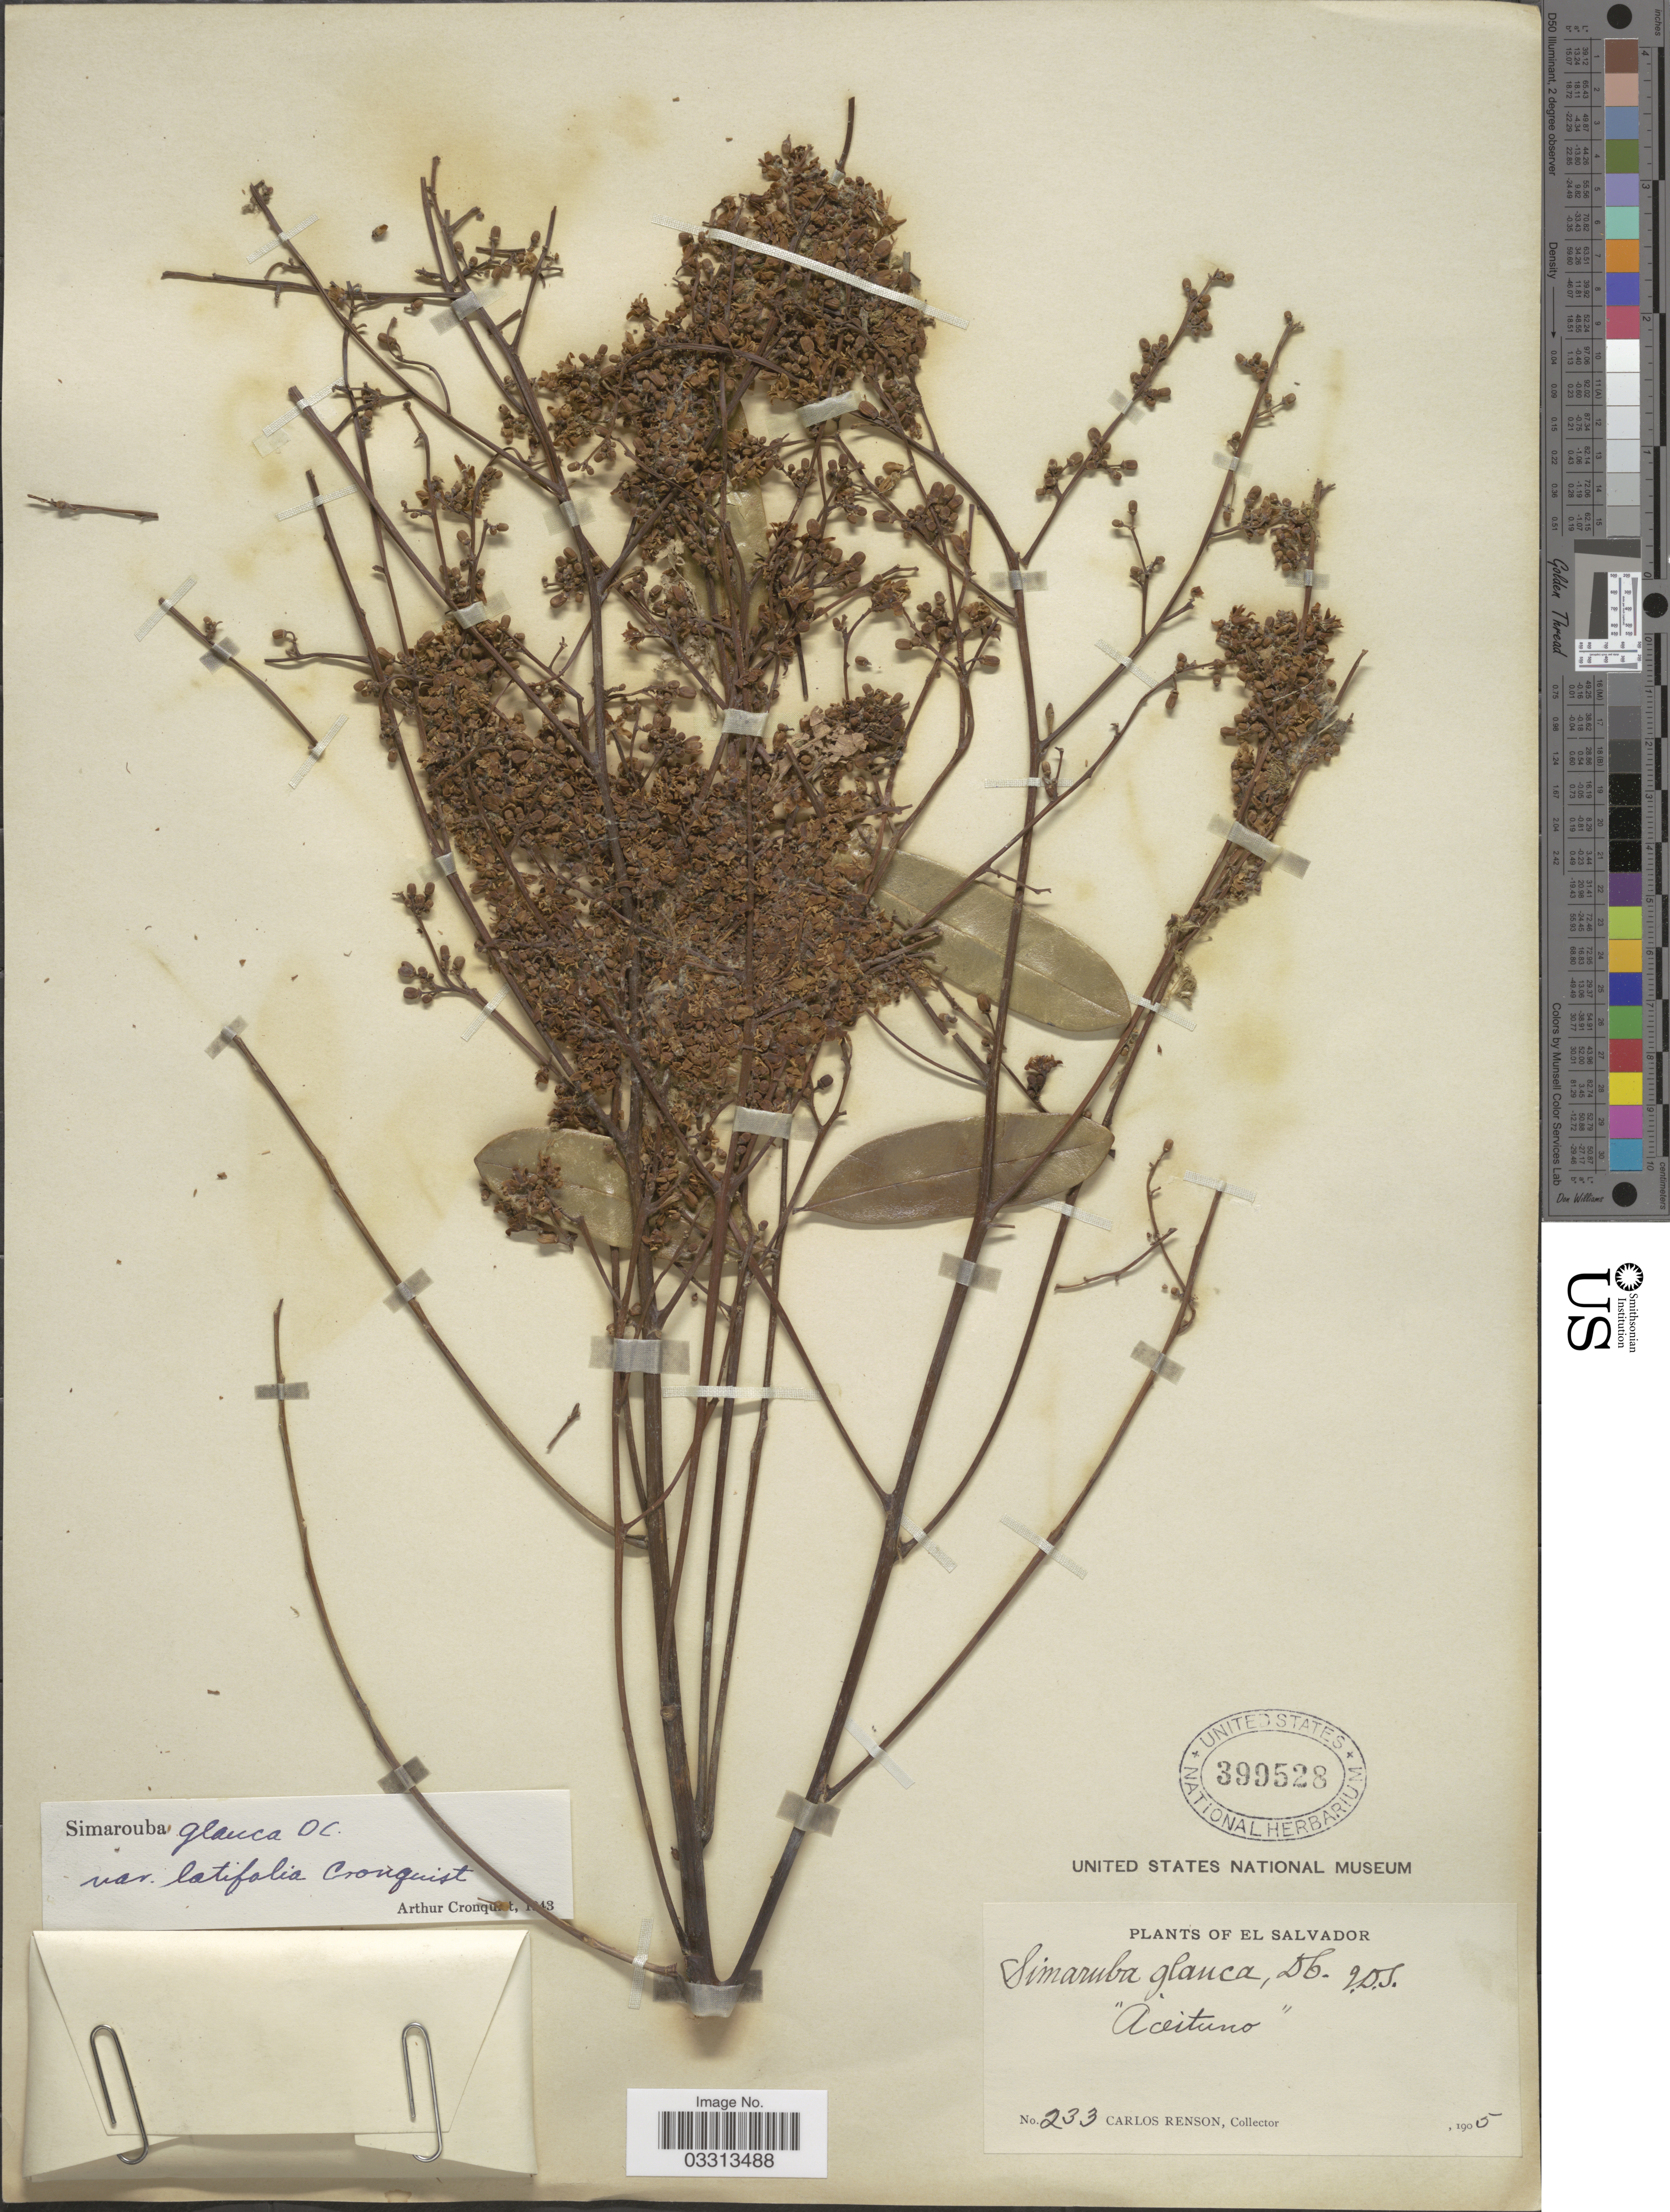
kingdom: Plantae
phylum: Tracheophyta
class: Magnoliopsida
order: Sapindales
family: Simaroubaceae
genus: Simarouba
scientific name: Simarouba glauca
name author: DC.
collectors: C. Renson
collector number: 233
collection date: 1905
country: El Salvador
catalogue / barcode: US 399528